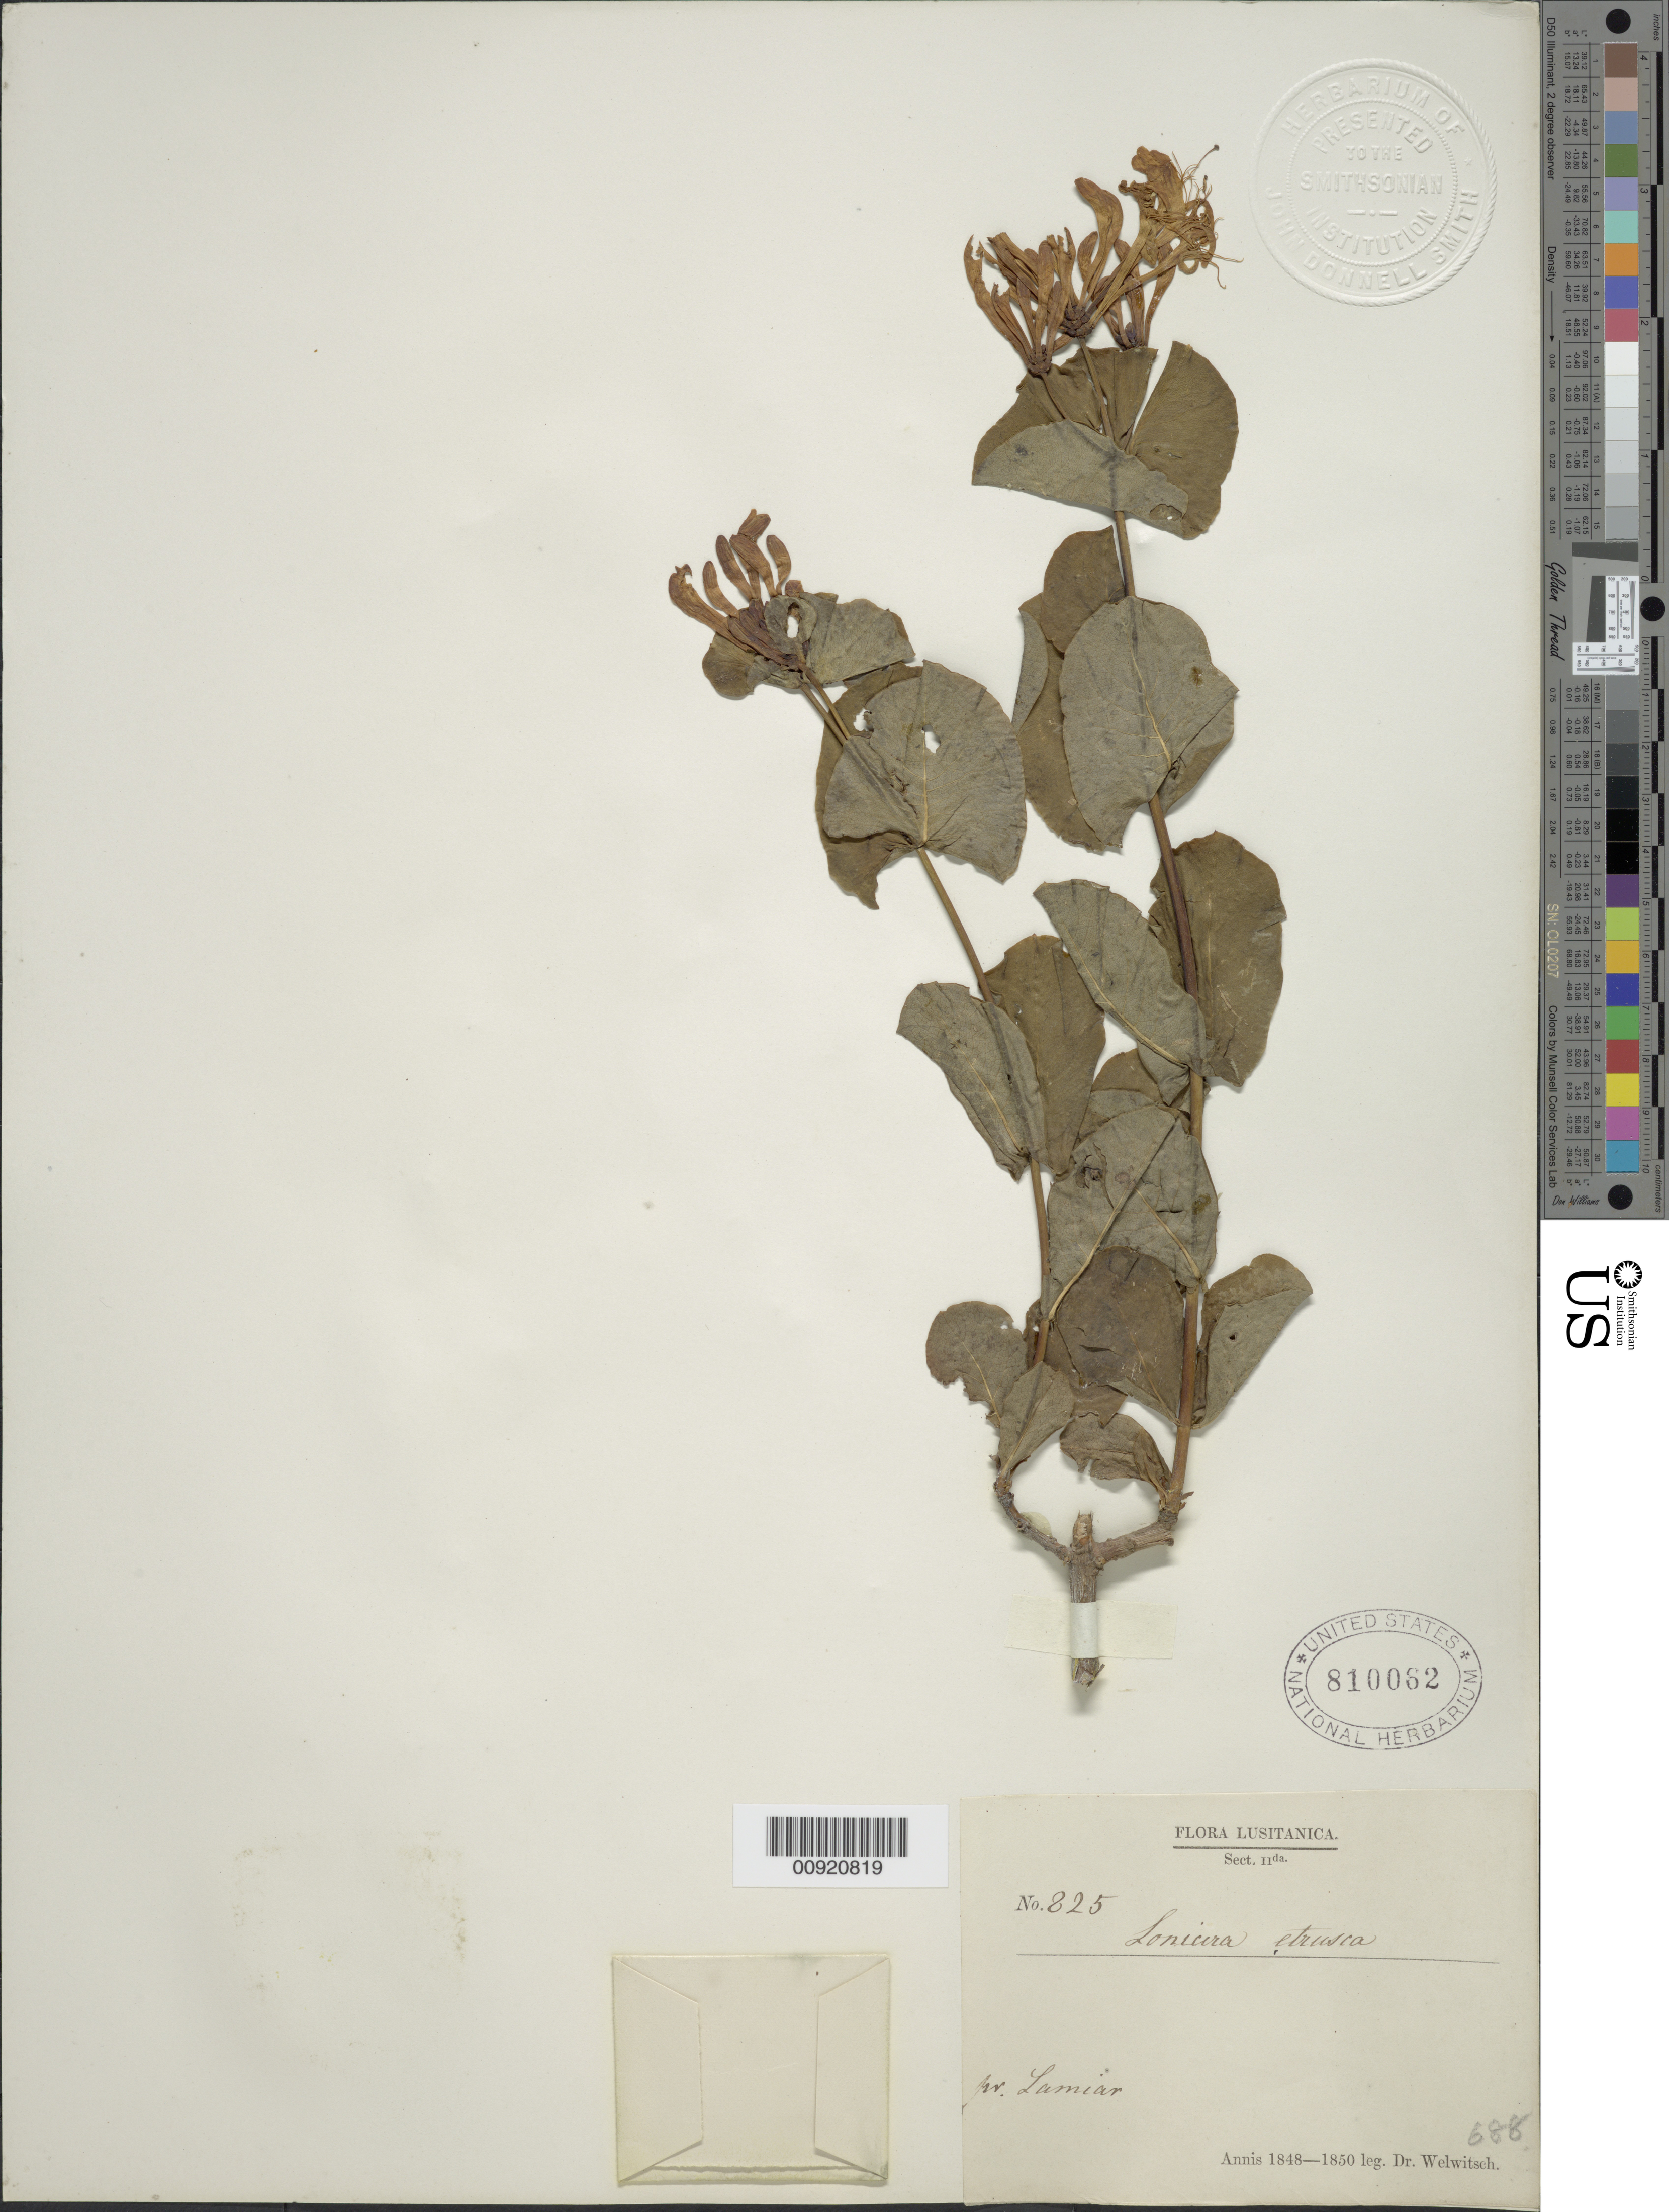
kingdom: Plantae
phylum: Tracheophyta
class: Magnoliopsida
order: Dipsacales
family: Caprifoliaceae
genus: Lonicera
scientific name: Lonicera etrusca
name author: Santi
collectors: F. M. Welwitsch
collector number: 225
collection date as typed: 1848 to -- --- 1850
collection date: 1848/1850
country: Portugal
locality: nr. Lamiar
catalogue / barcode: US 810062